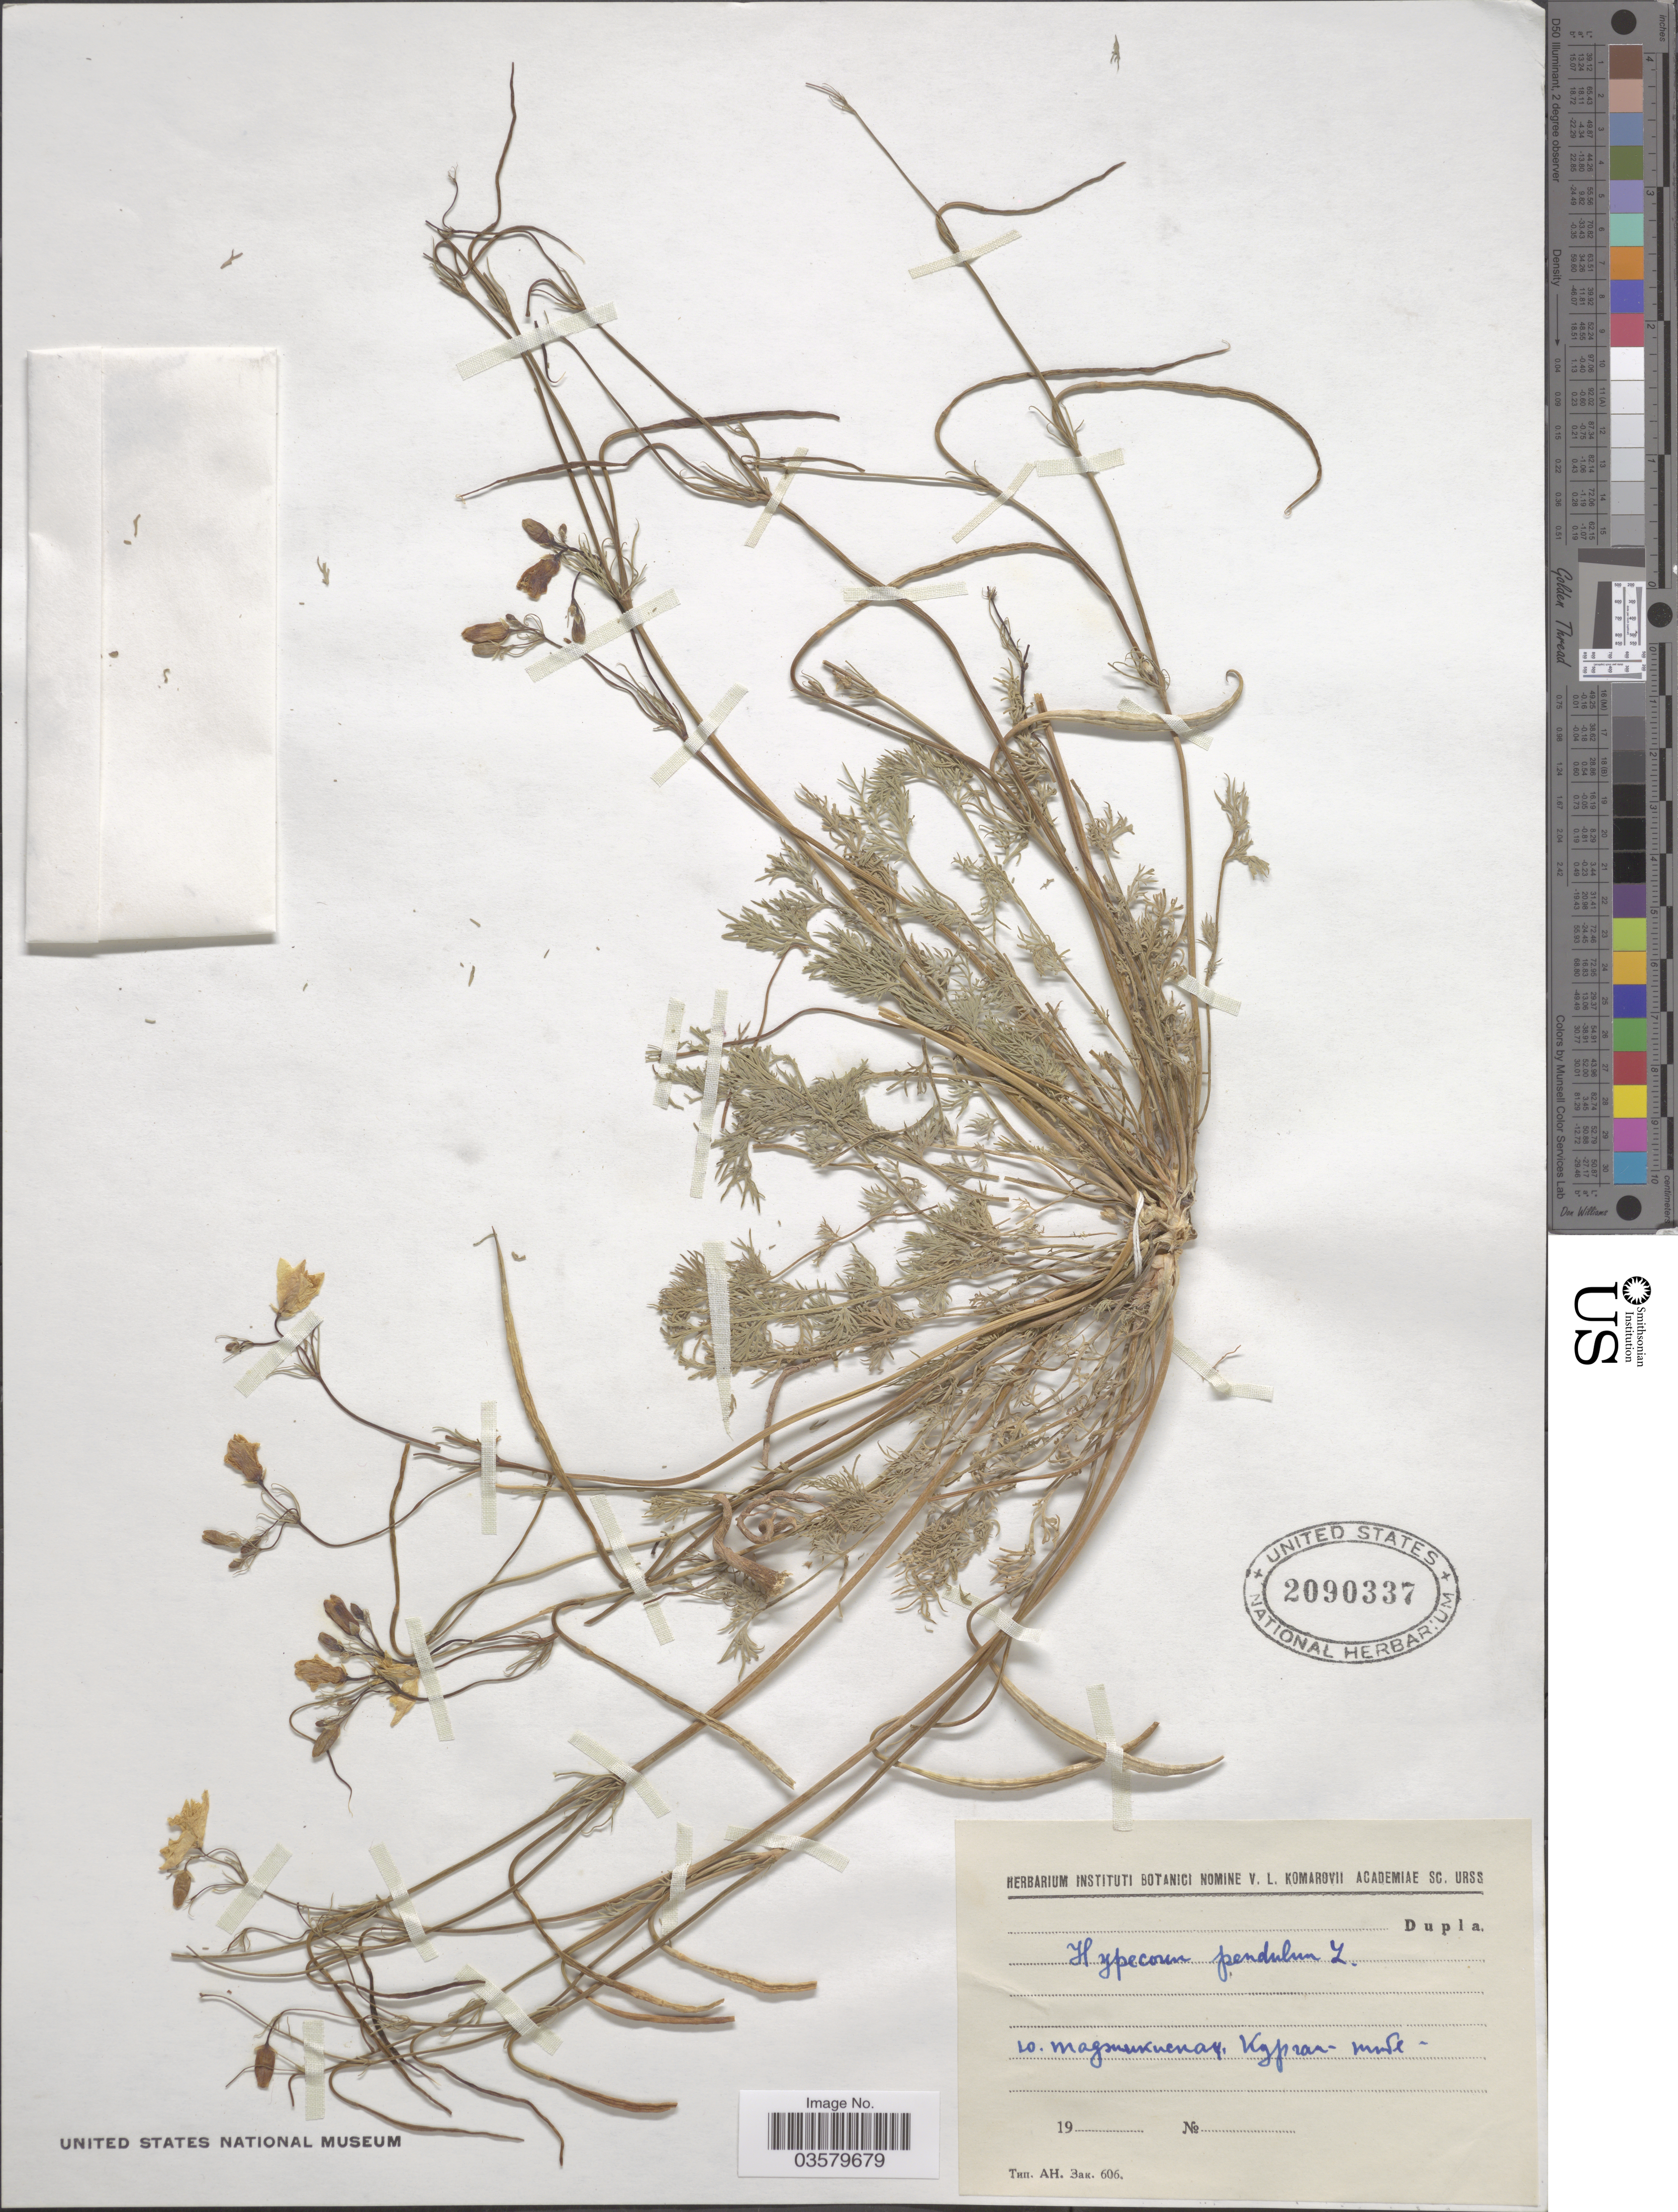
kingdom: Plantae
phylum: Tracheophyta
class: Magnoliopsida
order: Ranunculales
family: Papaveraceae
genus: Hypecoum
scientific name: Hypecoum pendulum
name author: L.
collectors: Ex herb. Instituti Botanici Nomine V. L. Komarovii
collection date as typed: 19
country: Tajikistan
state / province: Khatlon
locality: Qurghonteppa.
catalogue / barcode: US 2090337